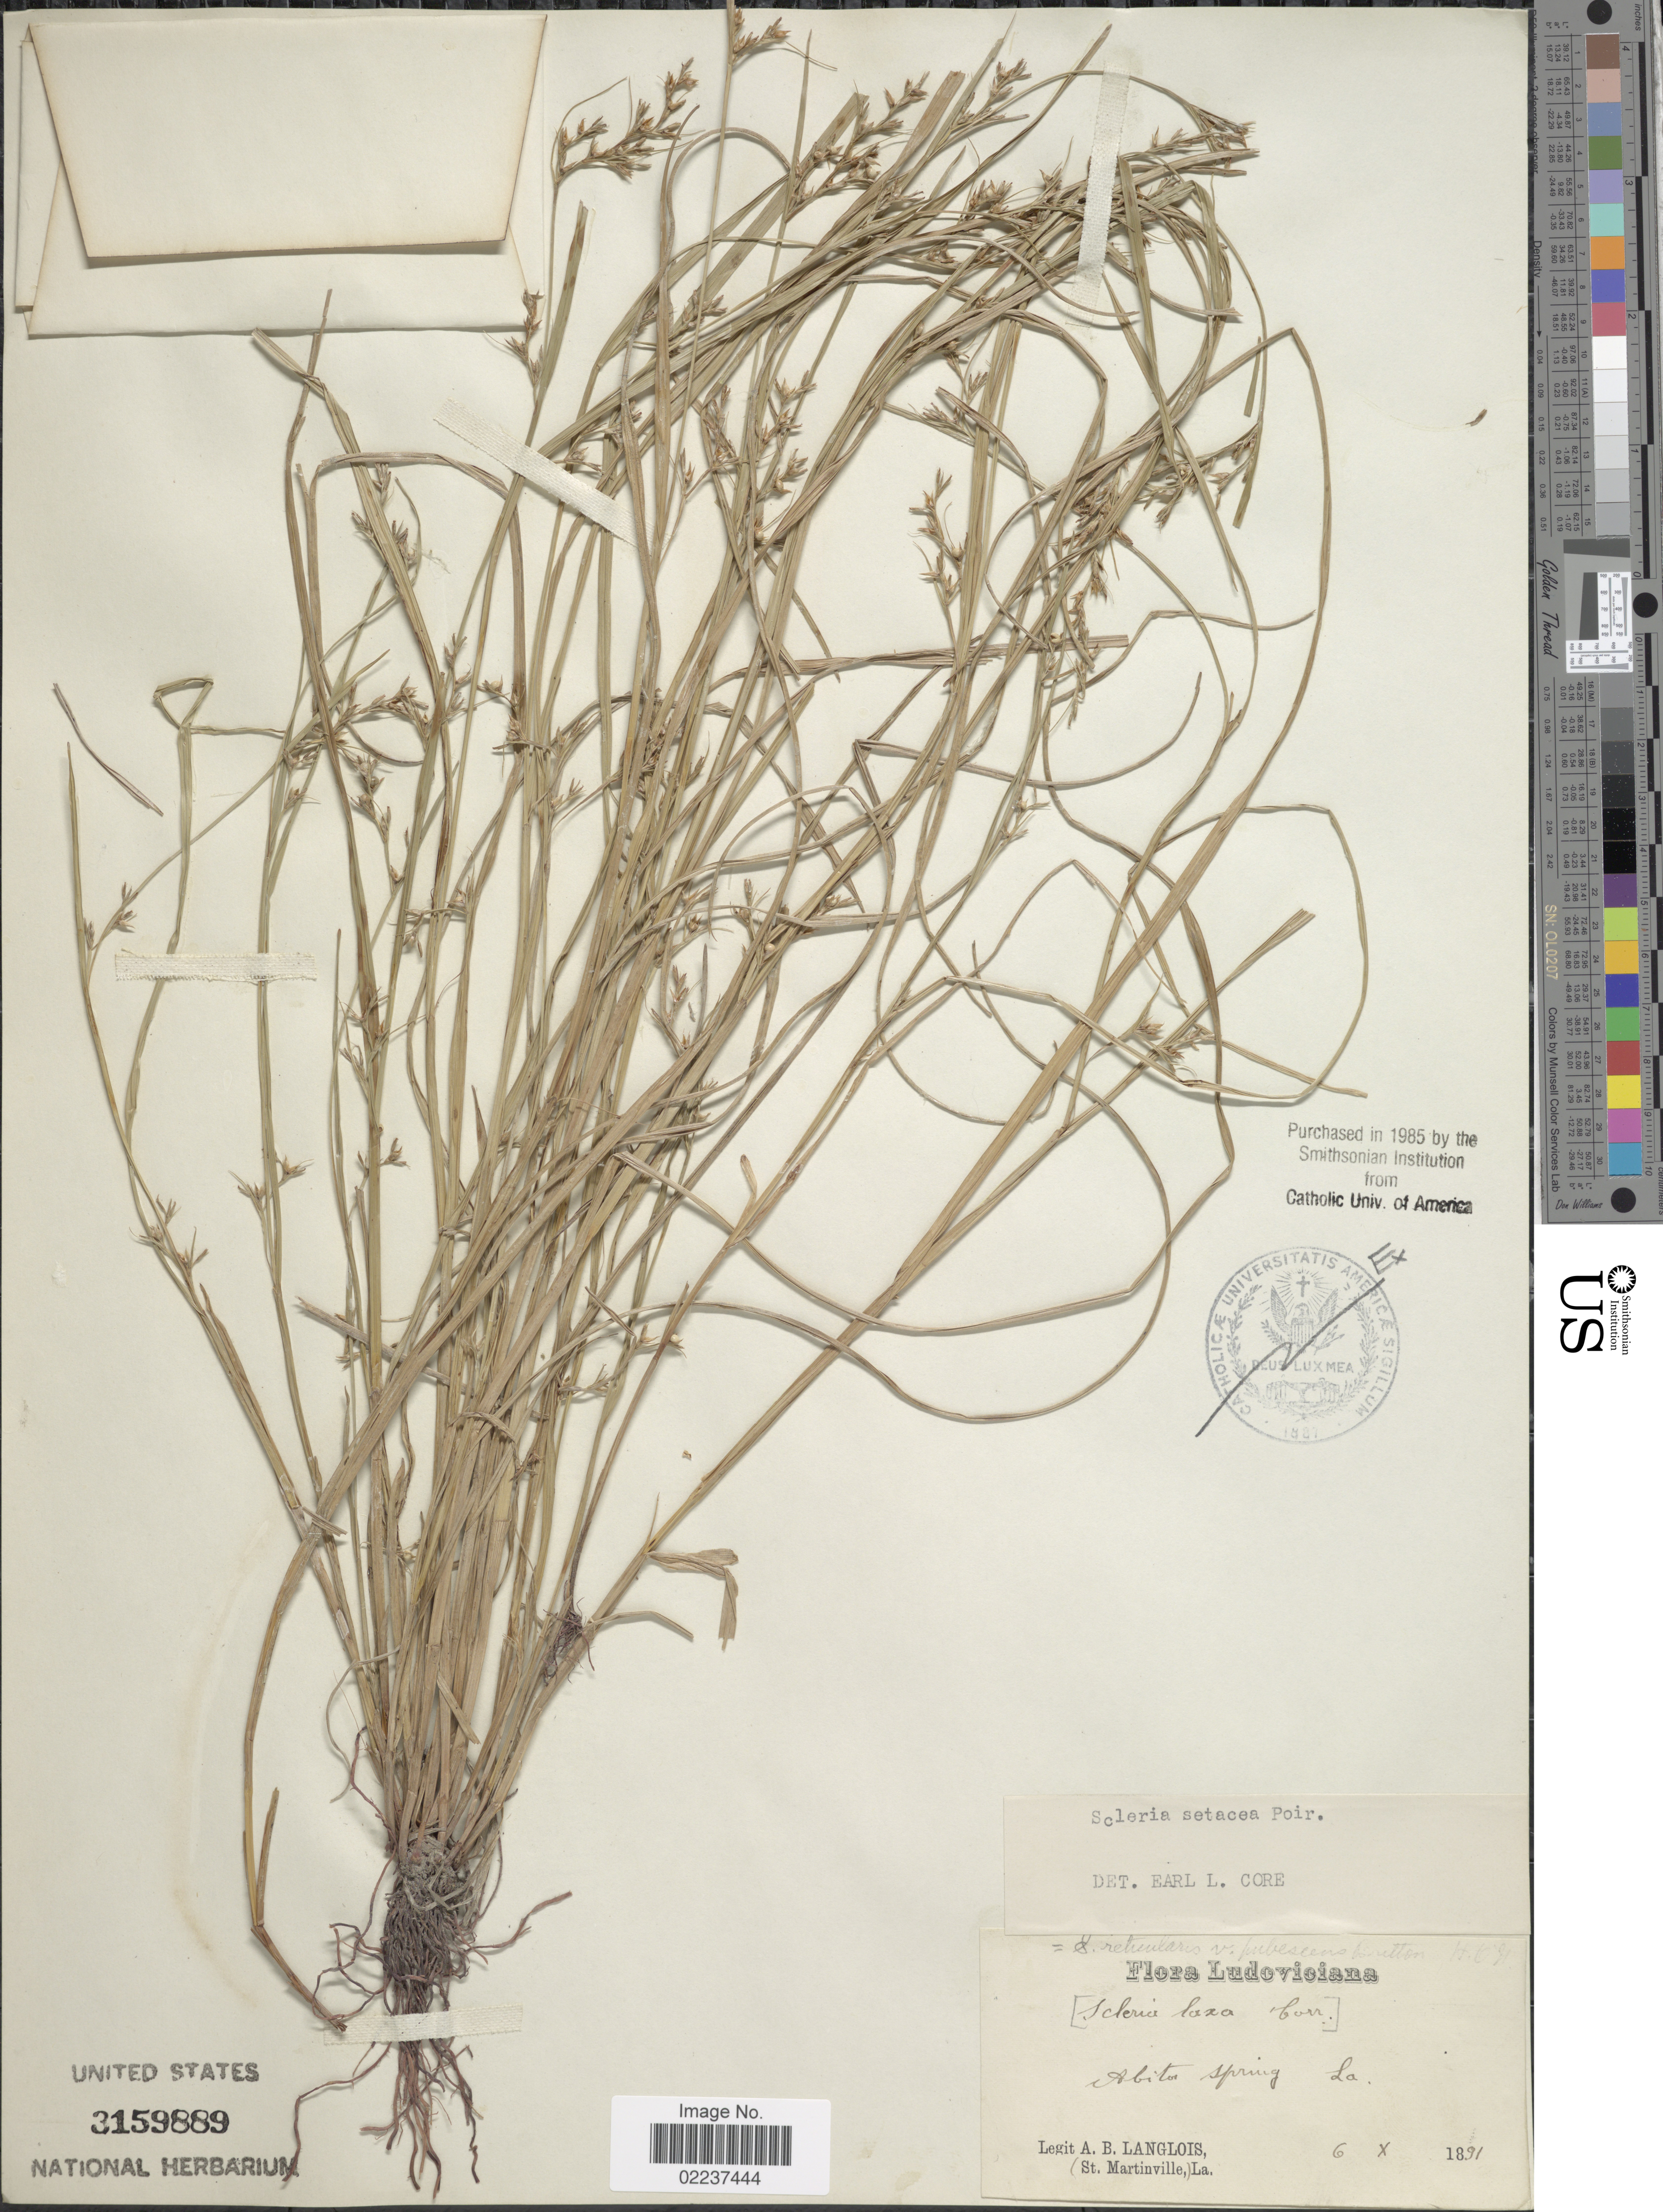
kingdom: Plantae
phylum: Tracheophyta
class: Liliopsida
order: Poales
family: Cyperaceae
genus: Scleria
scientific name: Scleria muehlenbergii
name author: Steud.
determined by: Strong, Mark T., (BOT), Smithsonian Institution - National Museum of Natural History (UNITED STATES)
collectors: A. Langlois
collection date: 1891-10-06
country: United States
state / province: Louisiana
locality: Abita Spring,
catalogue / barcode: US 3159889